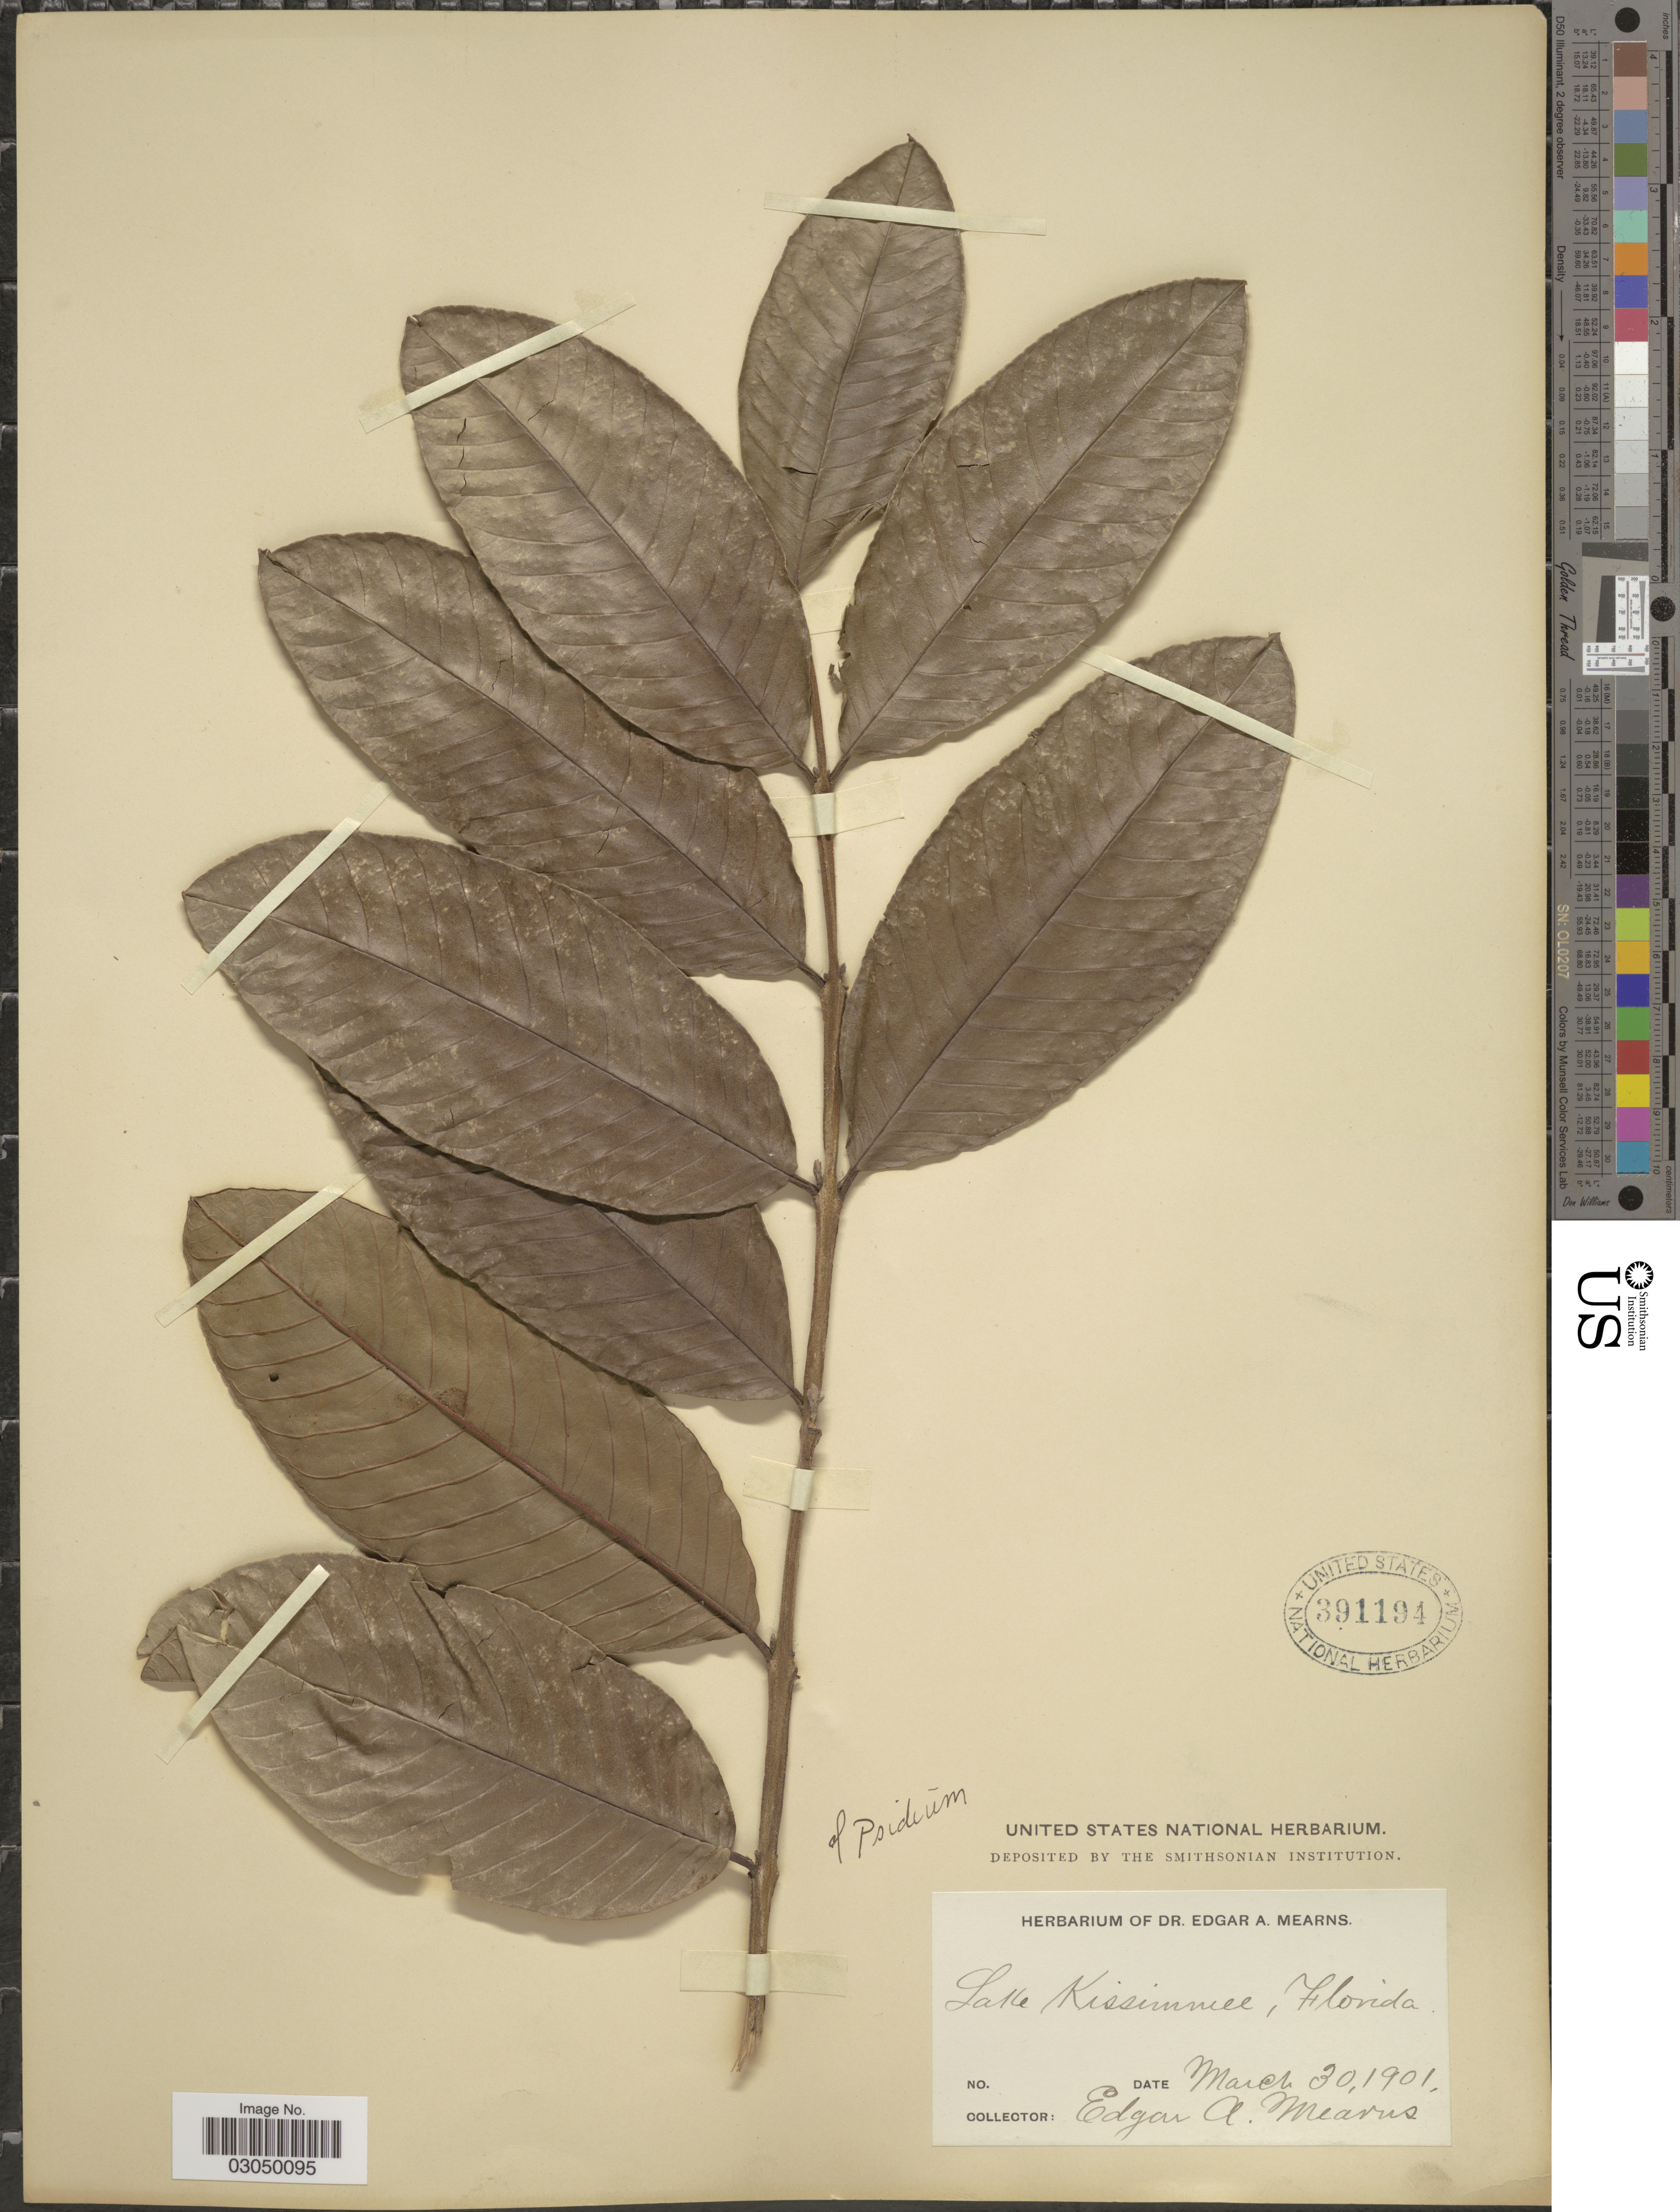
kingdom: Plantae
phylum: Tracheophyta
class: Magnoliopsida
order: Myrtales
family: Myrtaceae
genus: Psidium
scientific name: Psidium guayava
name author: Raddi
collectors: E. A. Mearns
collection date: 1901-03-30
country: United States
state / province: Florida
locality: Lake Kissimmee.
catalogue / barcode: US 391194